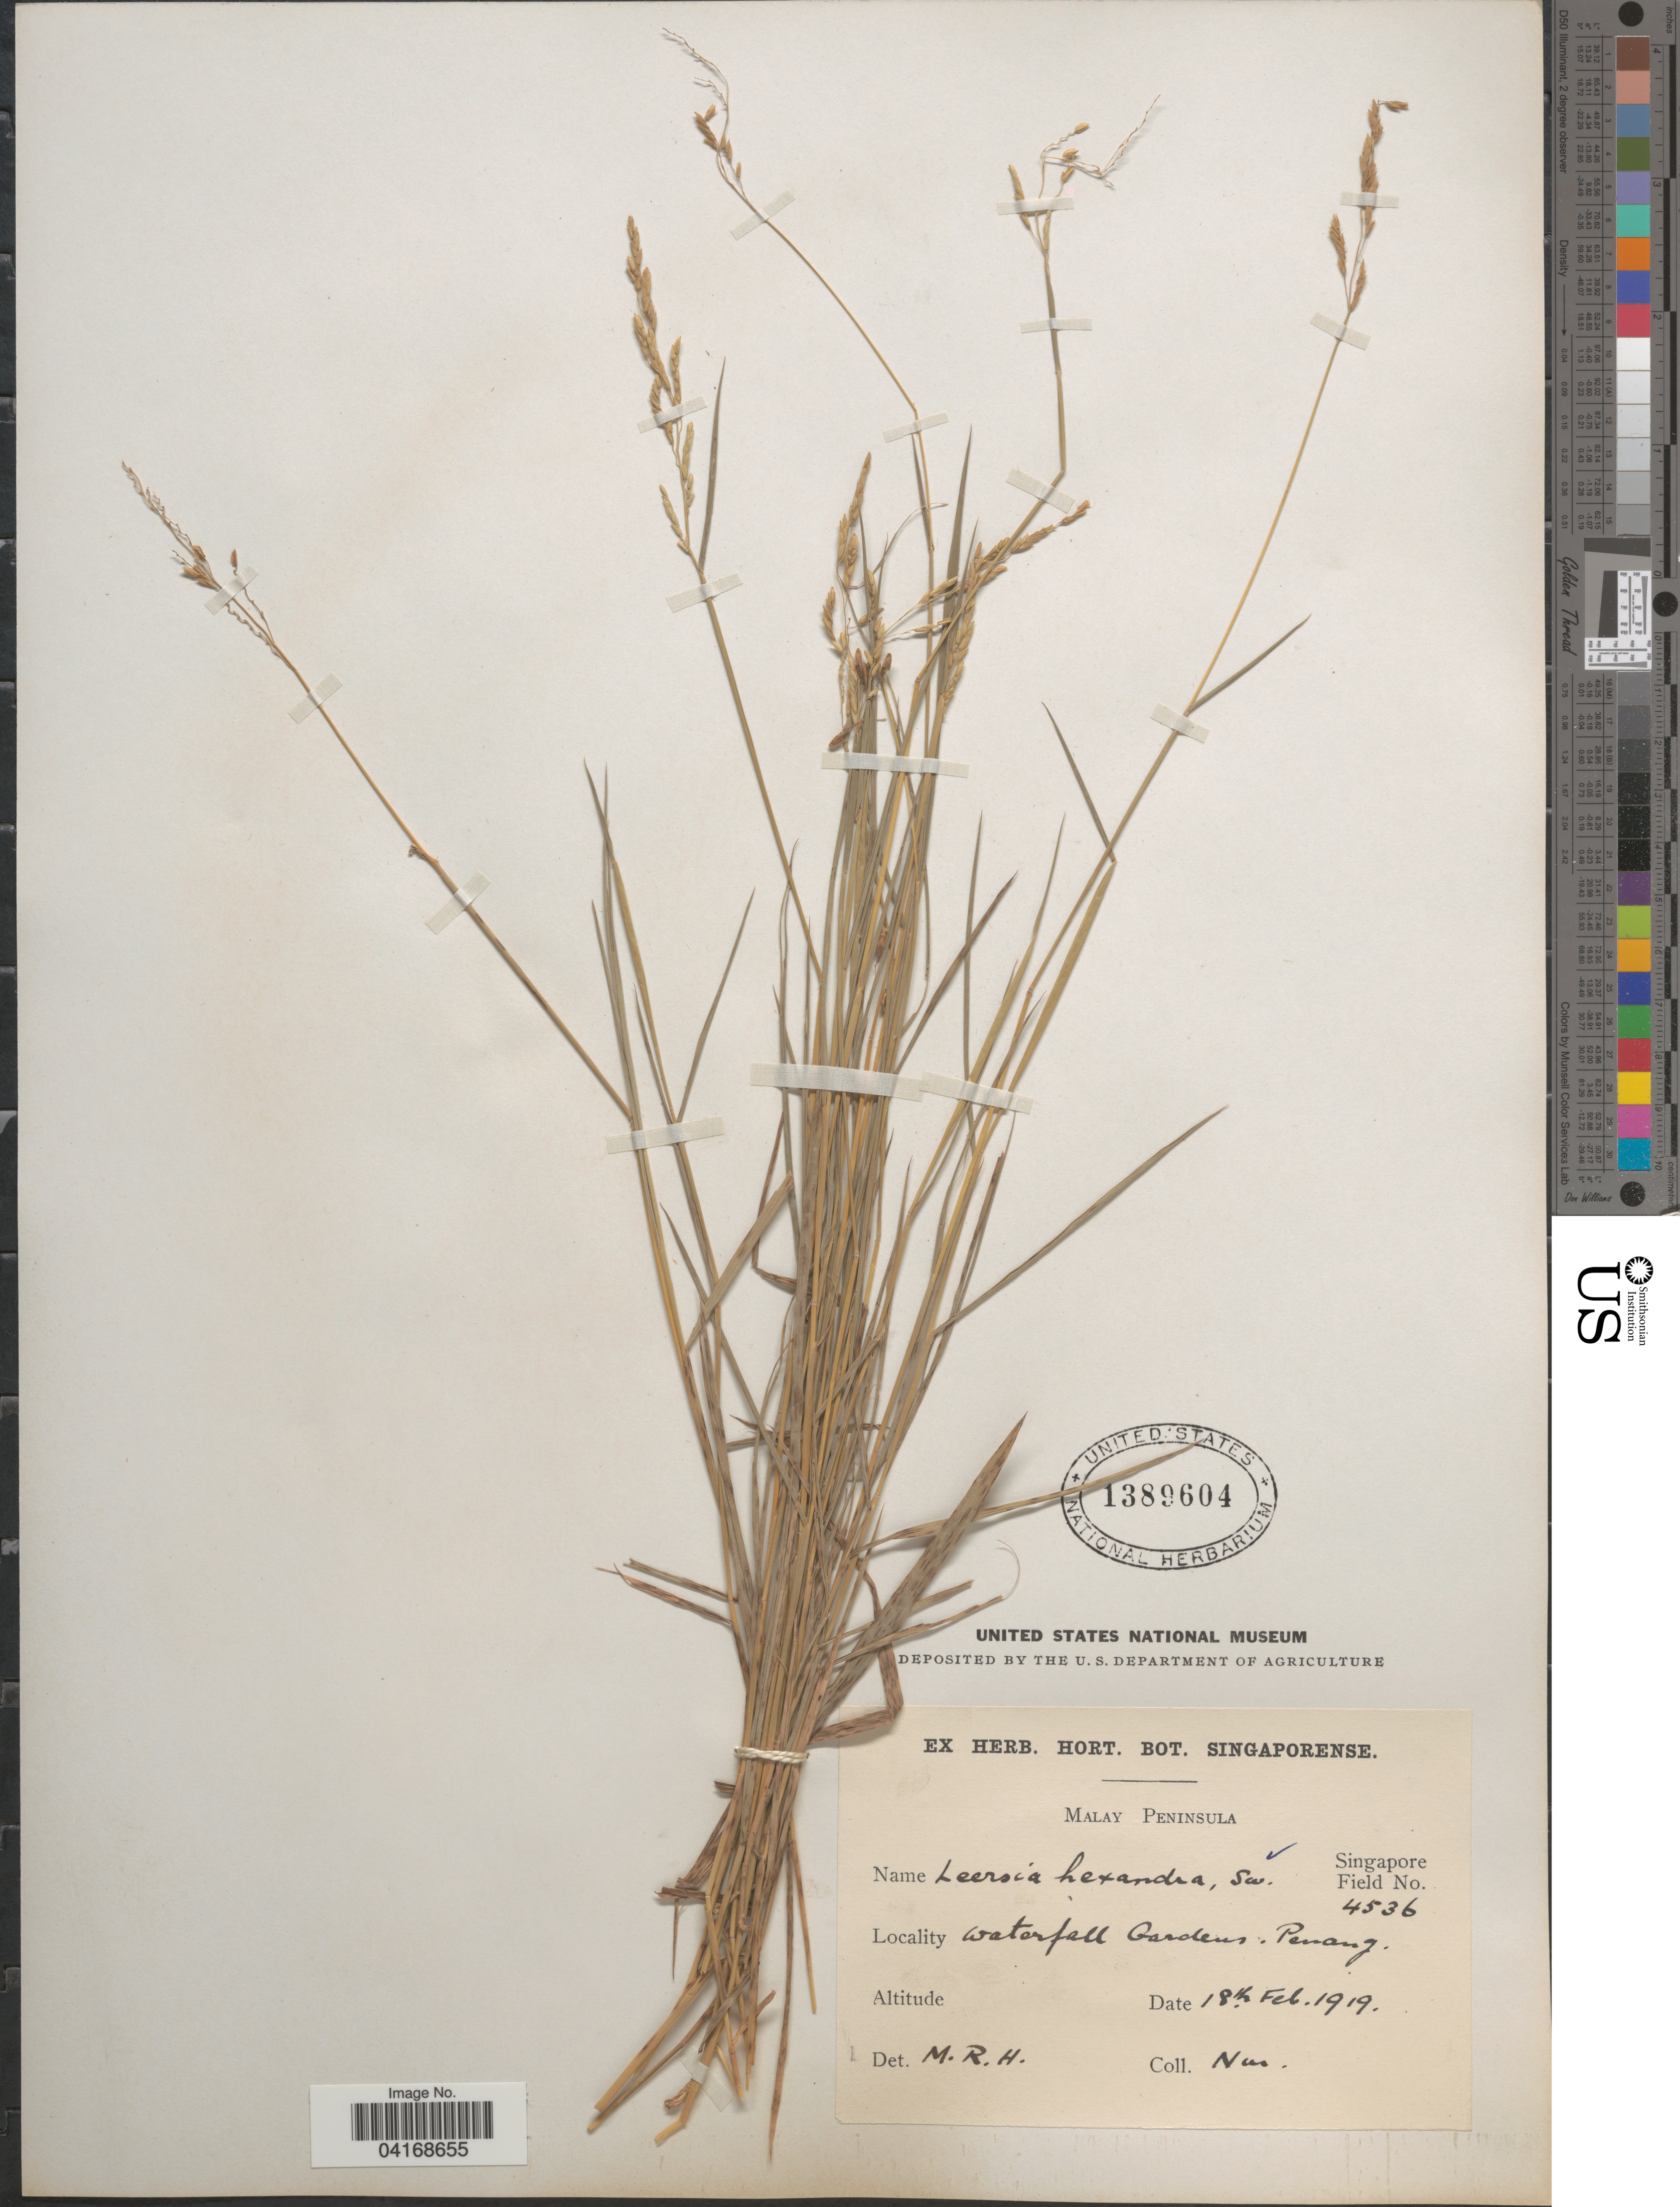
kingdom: Plantae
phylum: Tracheophyta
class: Liliopsida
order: Poales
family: Poaceae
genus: Leersia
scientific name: Leersia hexandra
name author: Sw.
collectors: -. Nur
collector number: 4536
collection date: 1919-02-18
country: Singapore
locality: Malay Peninsula. Waterfall Gardens, Penang.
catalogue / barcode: US 1389604